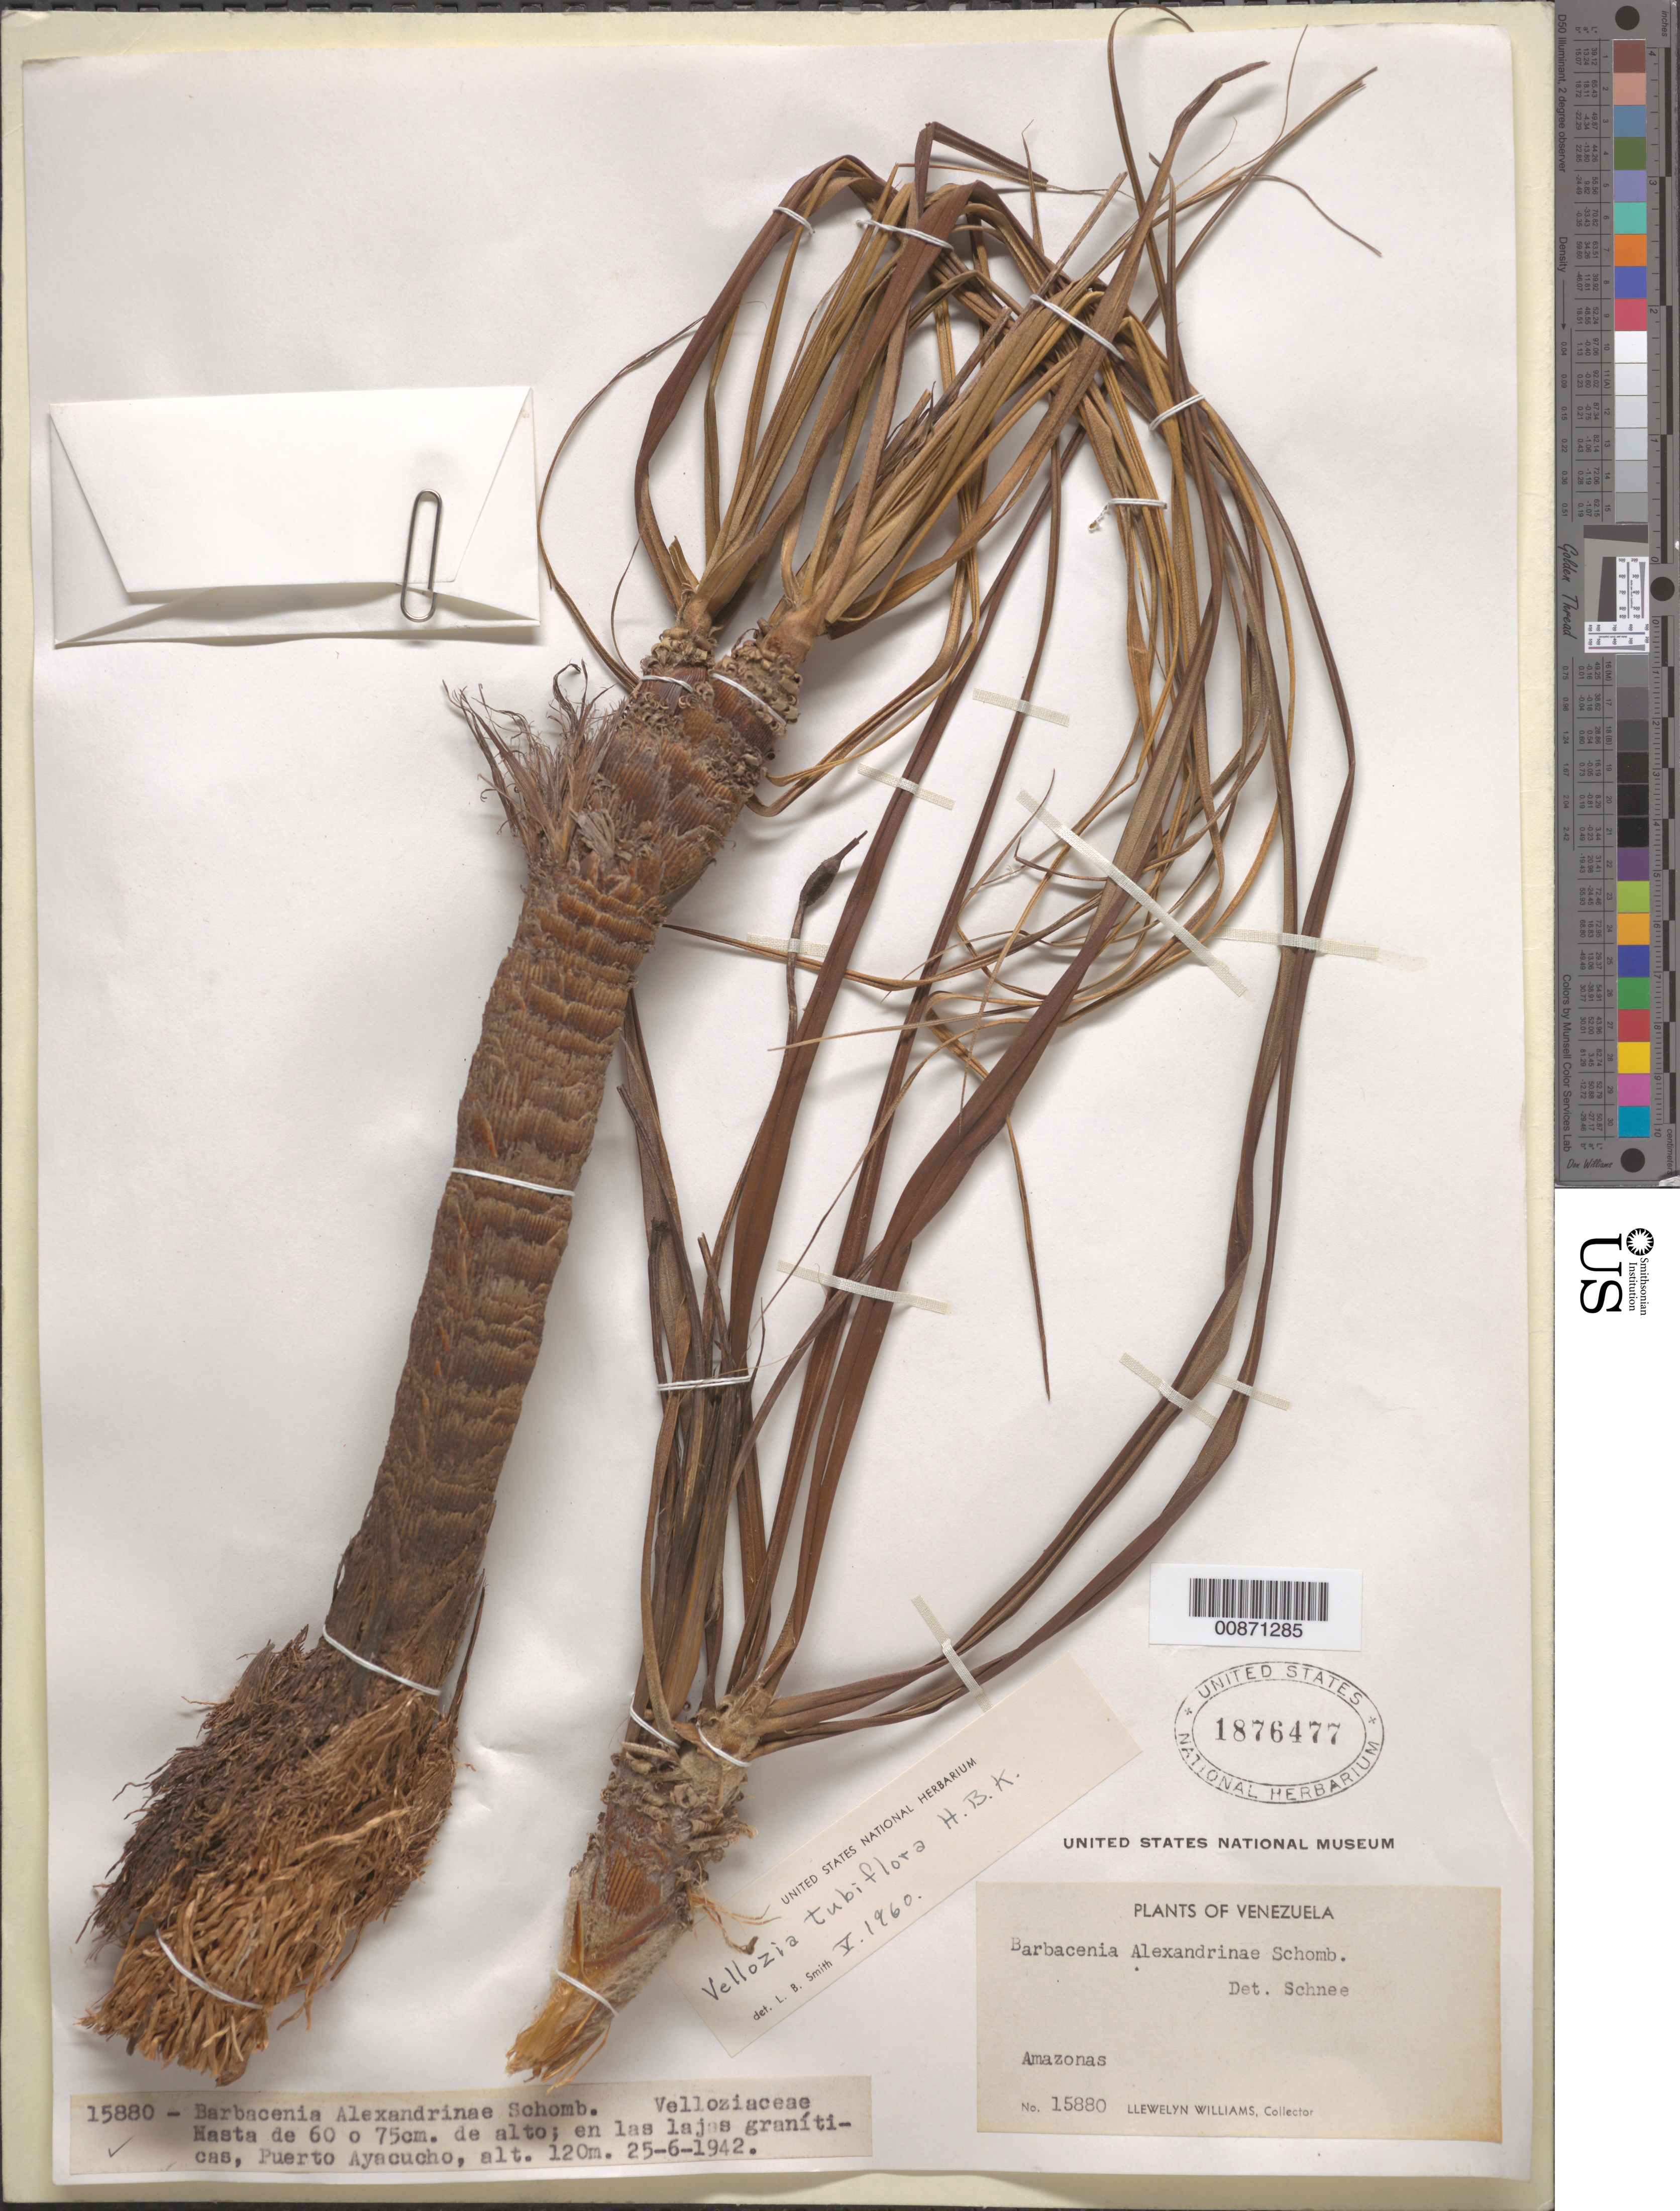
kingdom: Plantae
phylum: Tracheophyta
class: Liliopsida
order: Pandanales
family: Velloziaceae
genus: Vellozia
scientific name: Vellozia tubiflora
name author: (A. Rich.) Kunth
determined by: Smith, Lyman B., (US), NMNH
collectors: Ll. Williams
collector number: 15880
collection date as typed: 25-Jun-42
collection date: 1942-06-25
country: Venezuela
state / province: Amazonas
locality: Puerto Ayacucho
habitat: Lajas graníticas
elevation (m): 120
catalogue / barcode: US 1876477